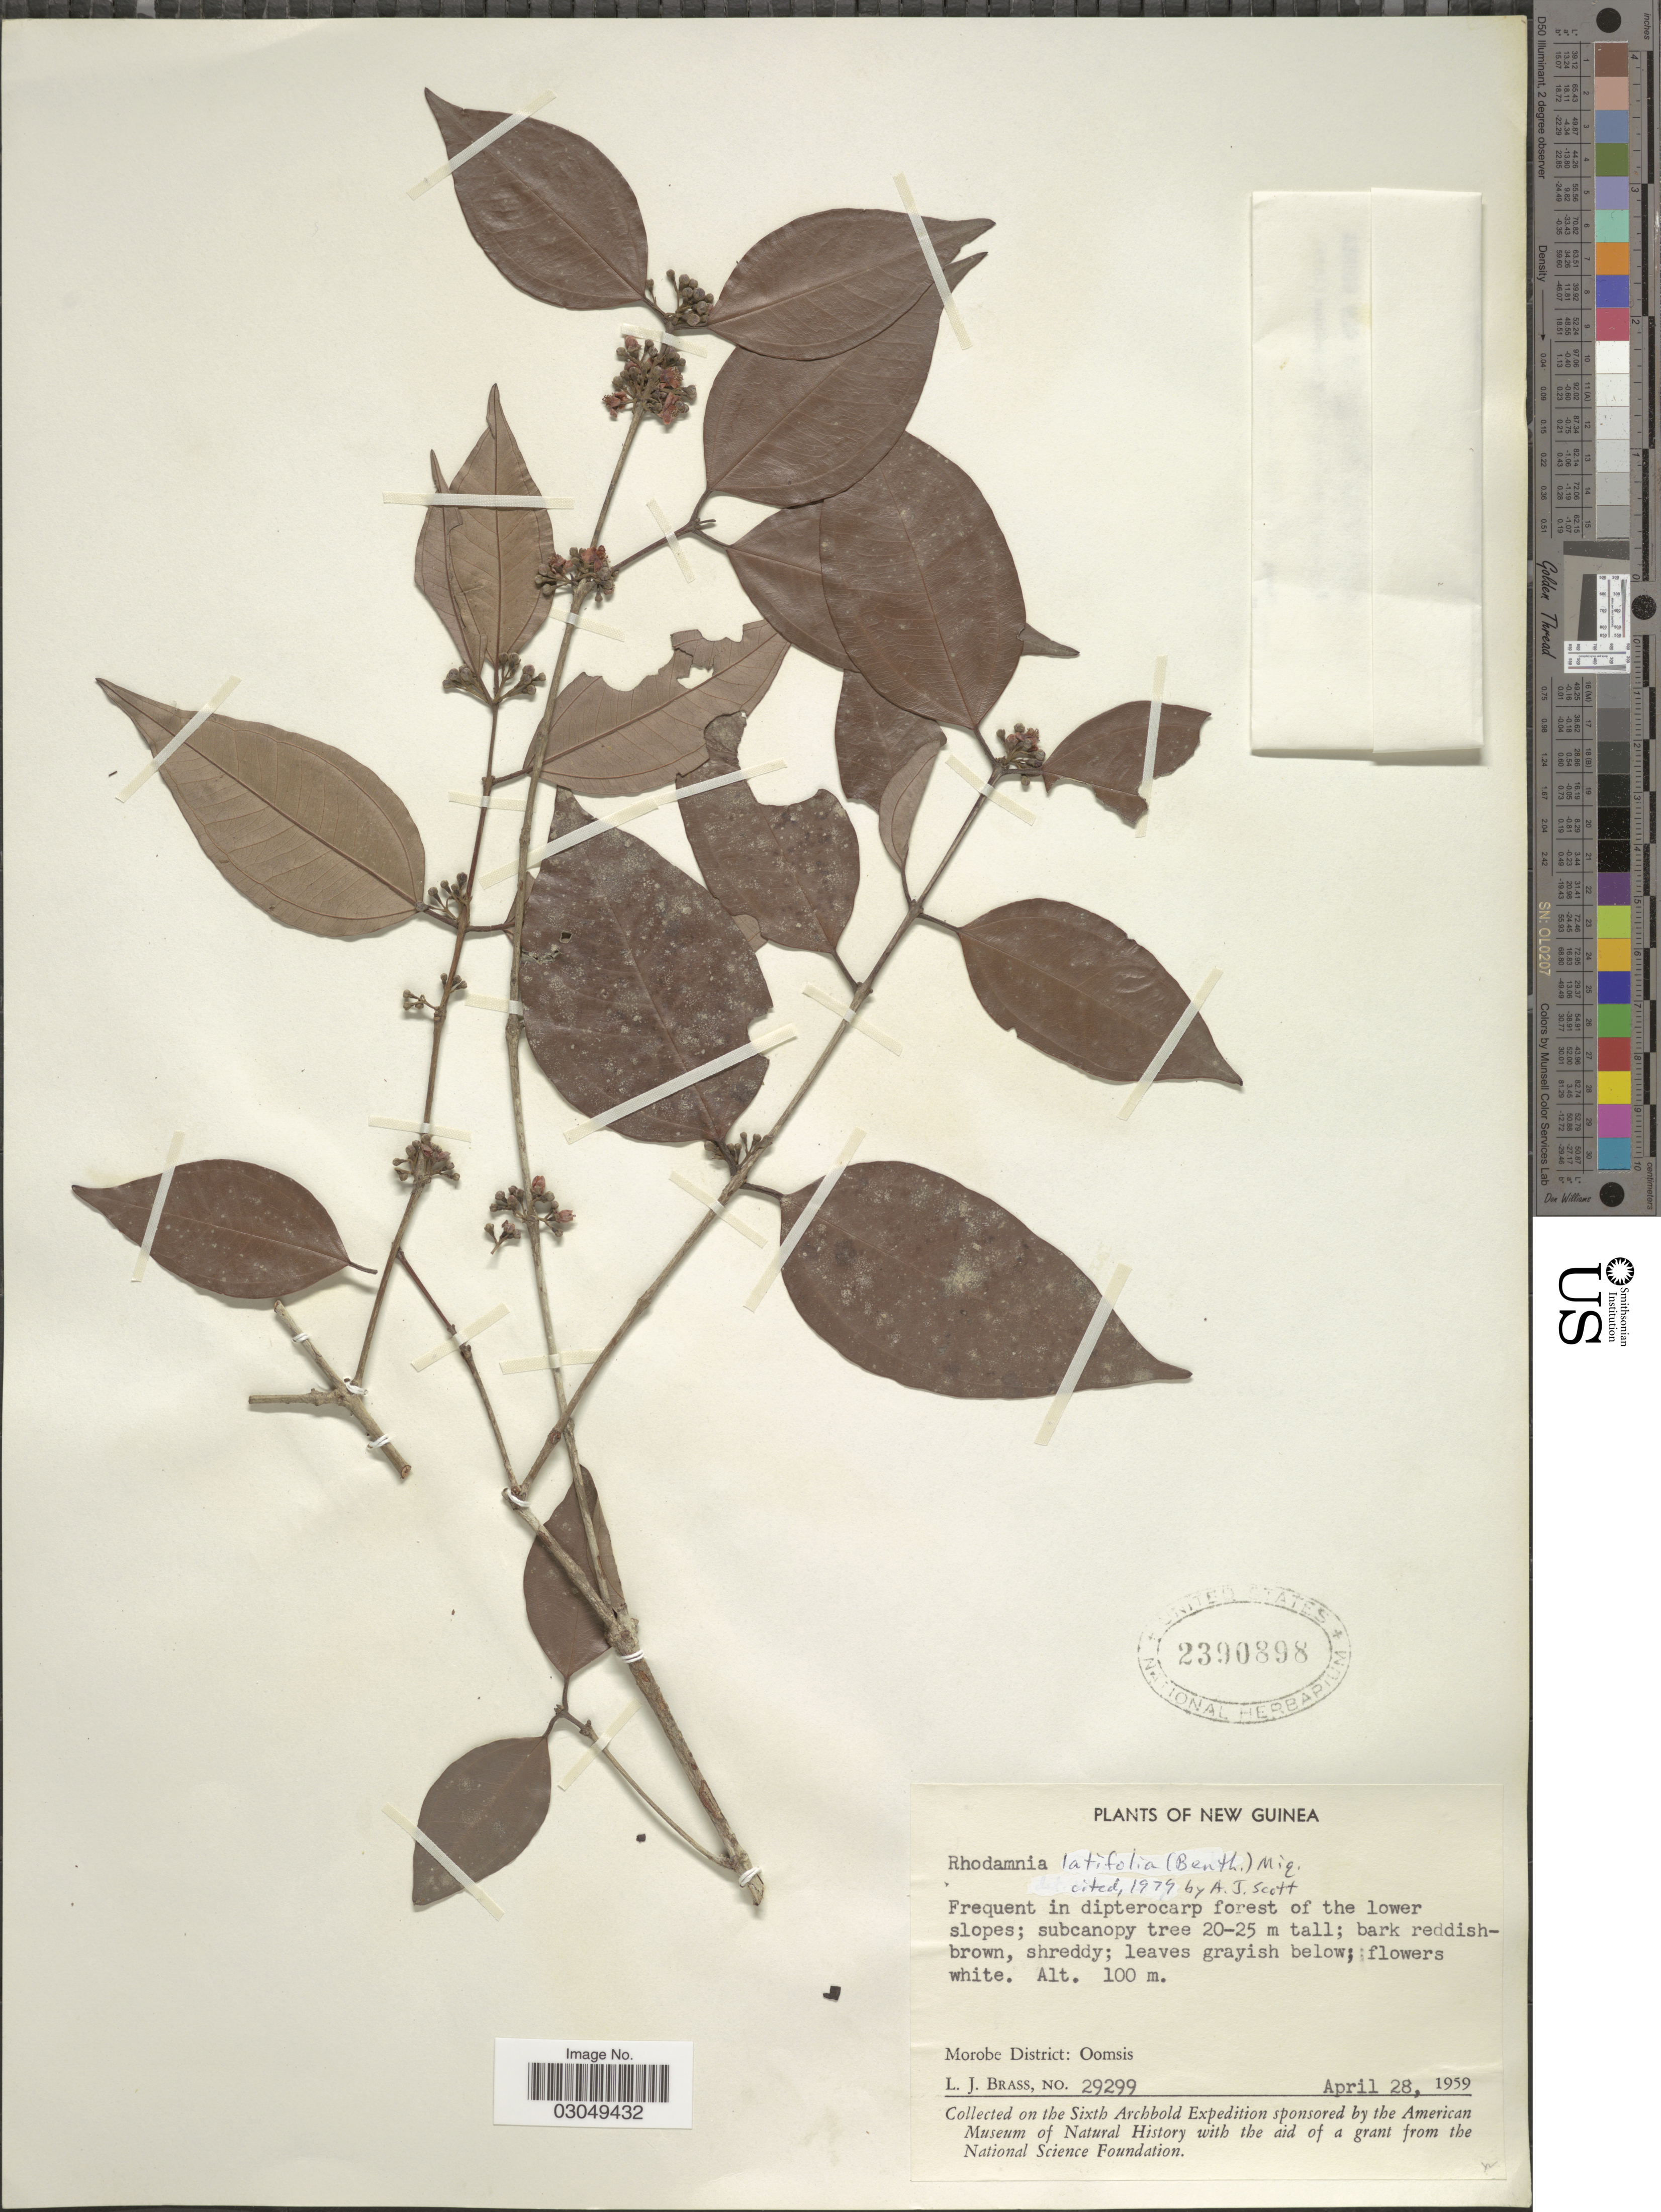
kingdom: Plantae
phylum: Tracheophyta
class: Magnoliopsida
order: Myrtales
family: Myrtaceae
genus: Rhodamnia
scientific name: Rhodamnia latifolia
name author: (Benth.) Miq.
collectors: L. J. Brass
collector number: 29299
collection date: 1959-04-28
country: Papua New Guinea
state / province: Morobe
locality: New Guinea, Morobe District: Oomsis.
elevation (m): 100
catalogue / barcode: US 2390898